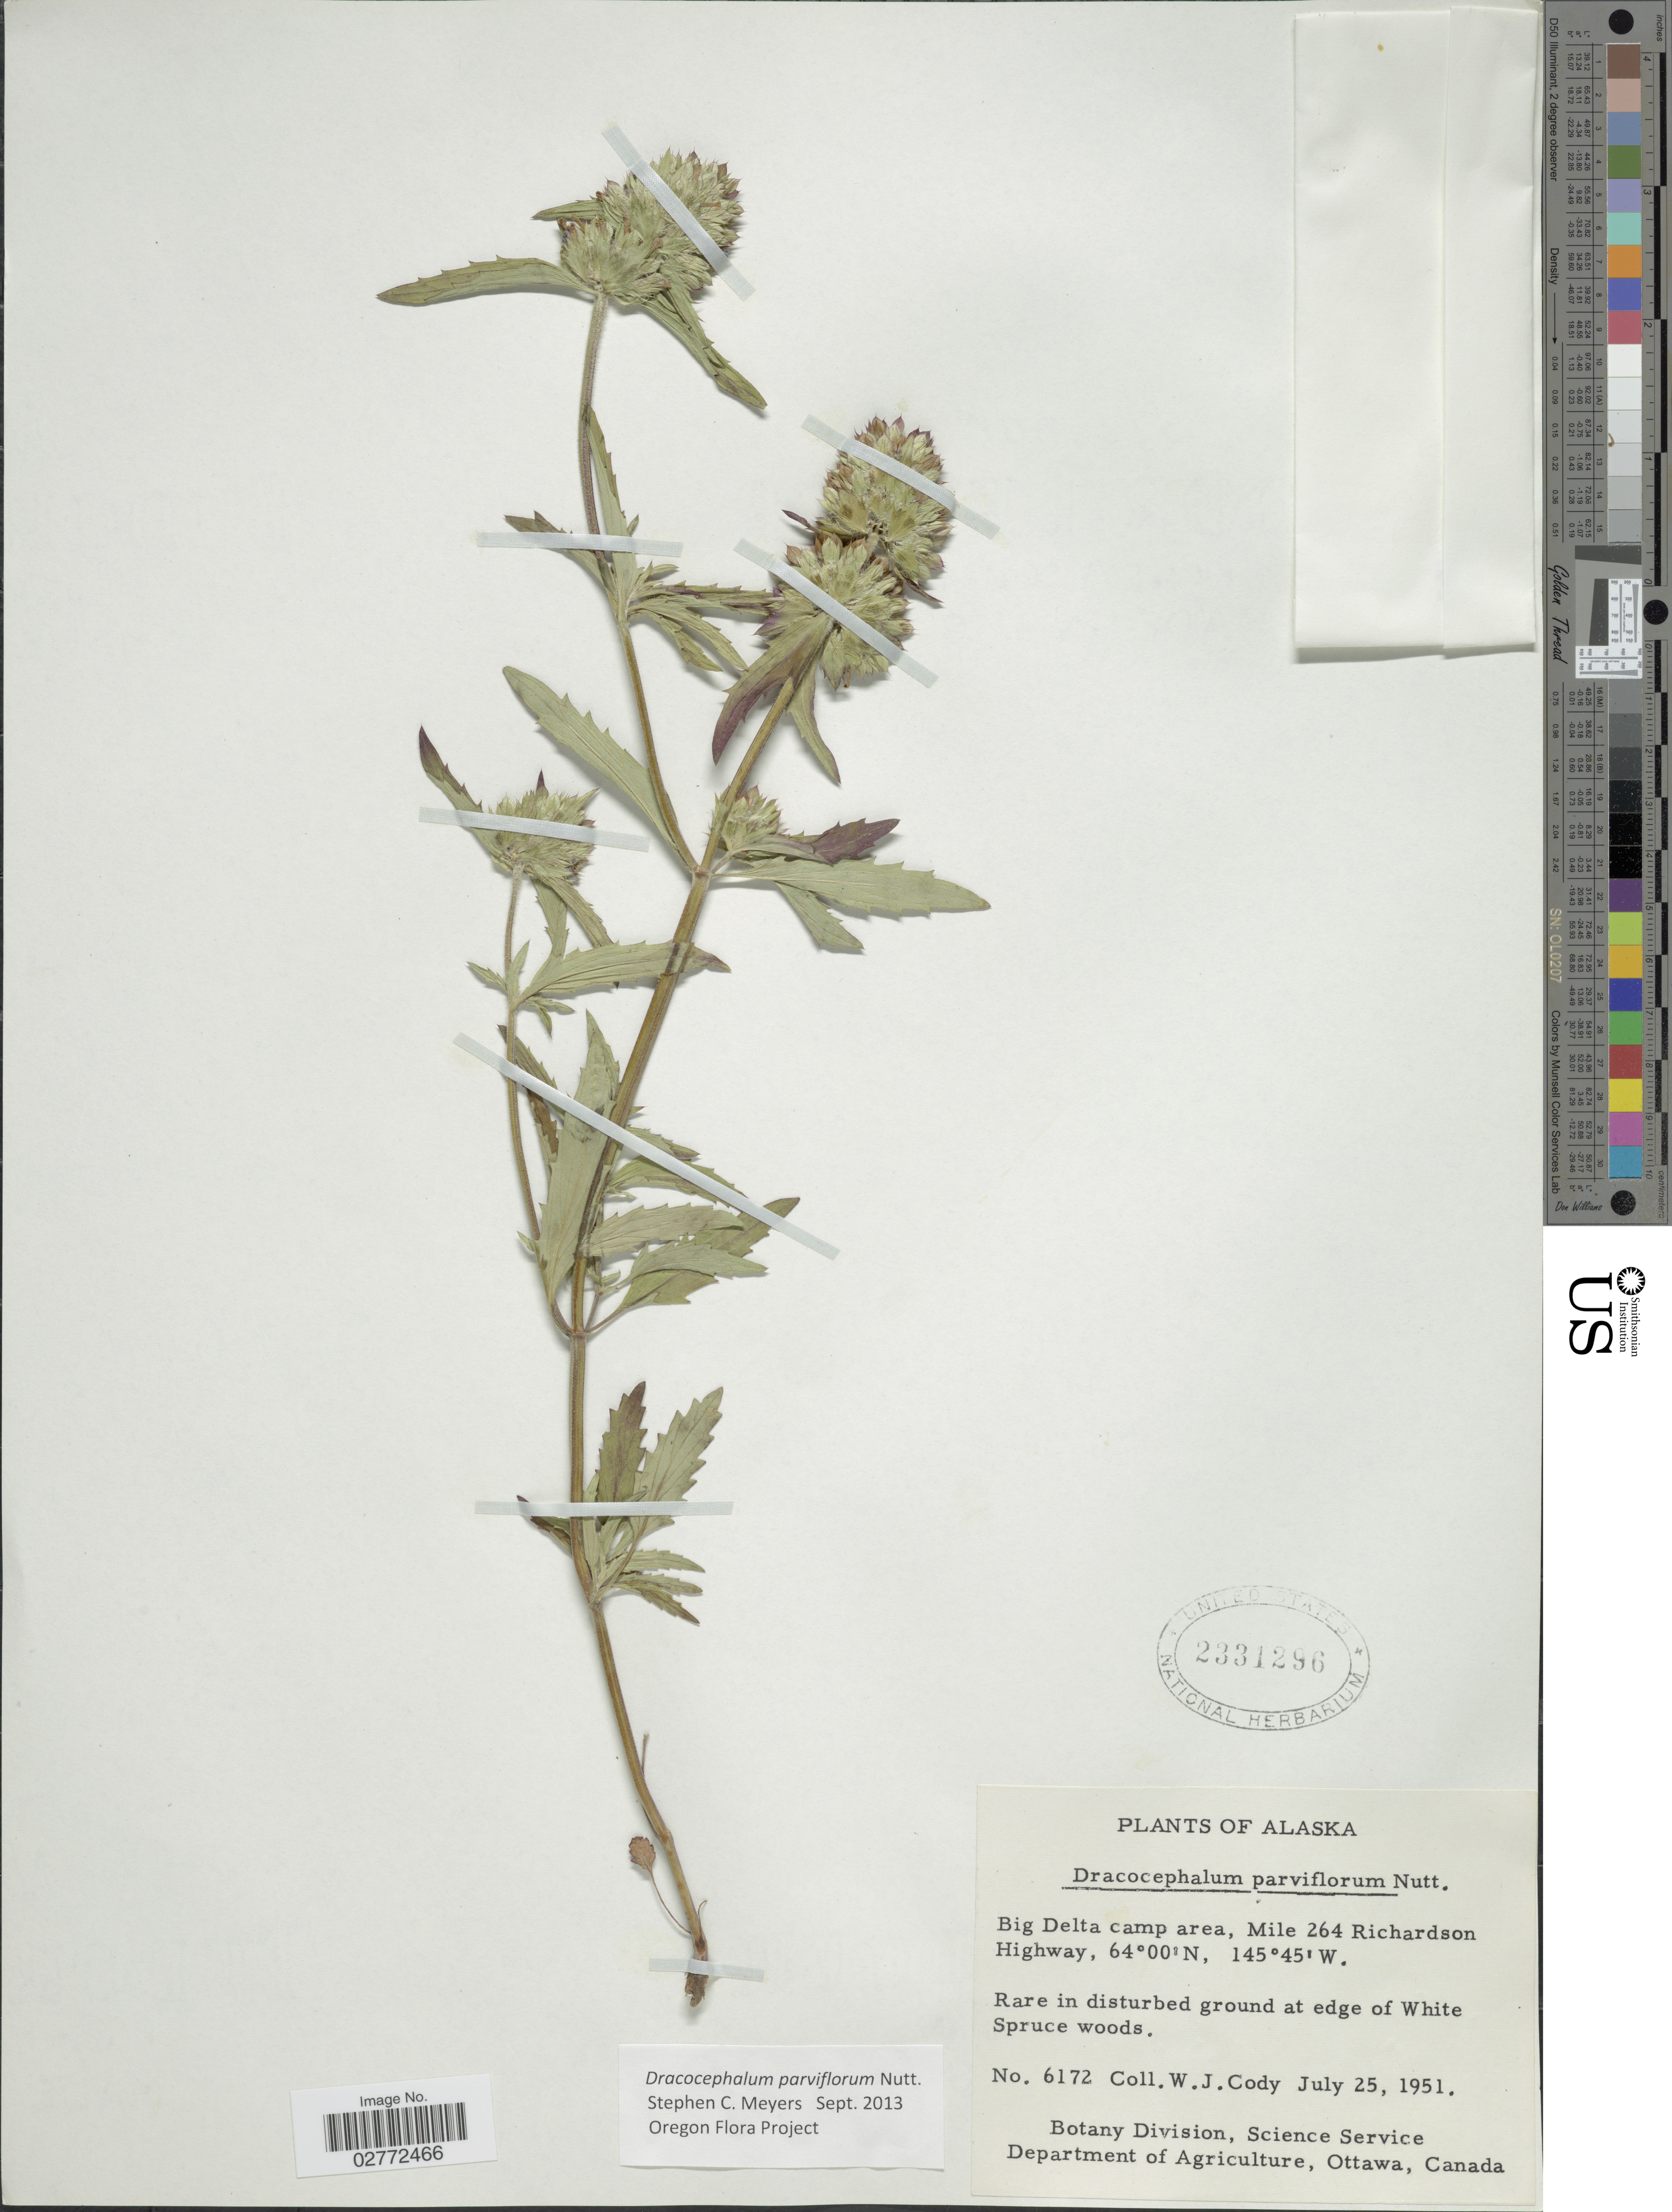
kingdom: Plantae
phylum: Tracheophyta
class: Magnoliopsida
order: Lamiales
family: Lamiaceae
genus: Dracocephalum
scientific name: Dracocephalum parviflorum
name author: Nutt.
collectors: W. Cody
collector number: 6172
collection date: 1951-07-25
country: United States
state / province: Alaska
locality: Big Delta camp area, Mile 264 Richardson Highway.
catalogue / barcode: US 2331296